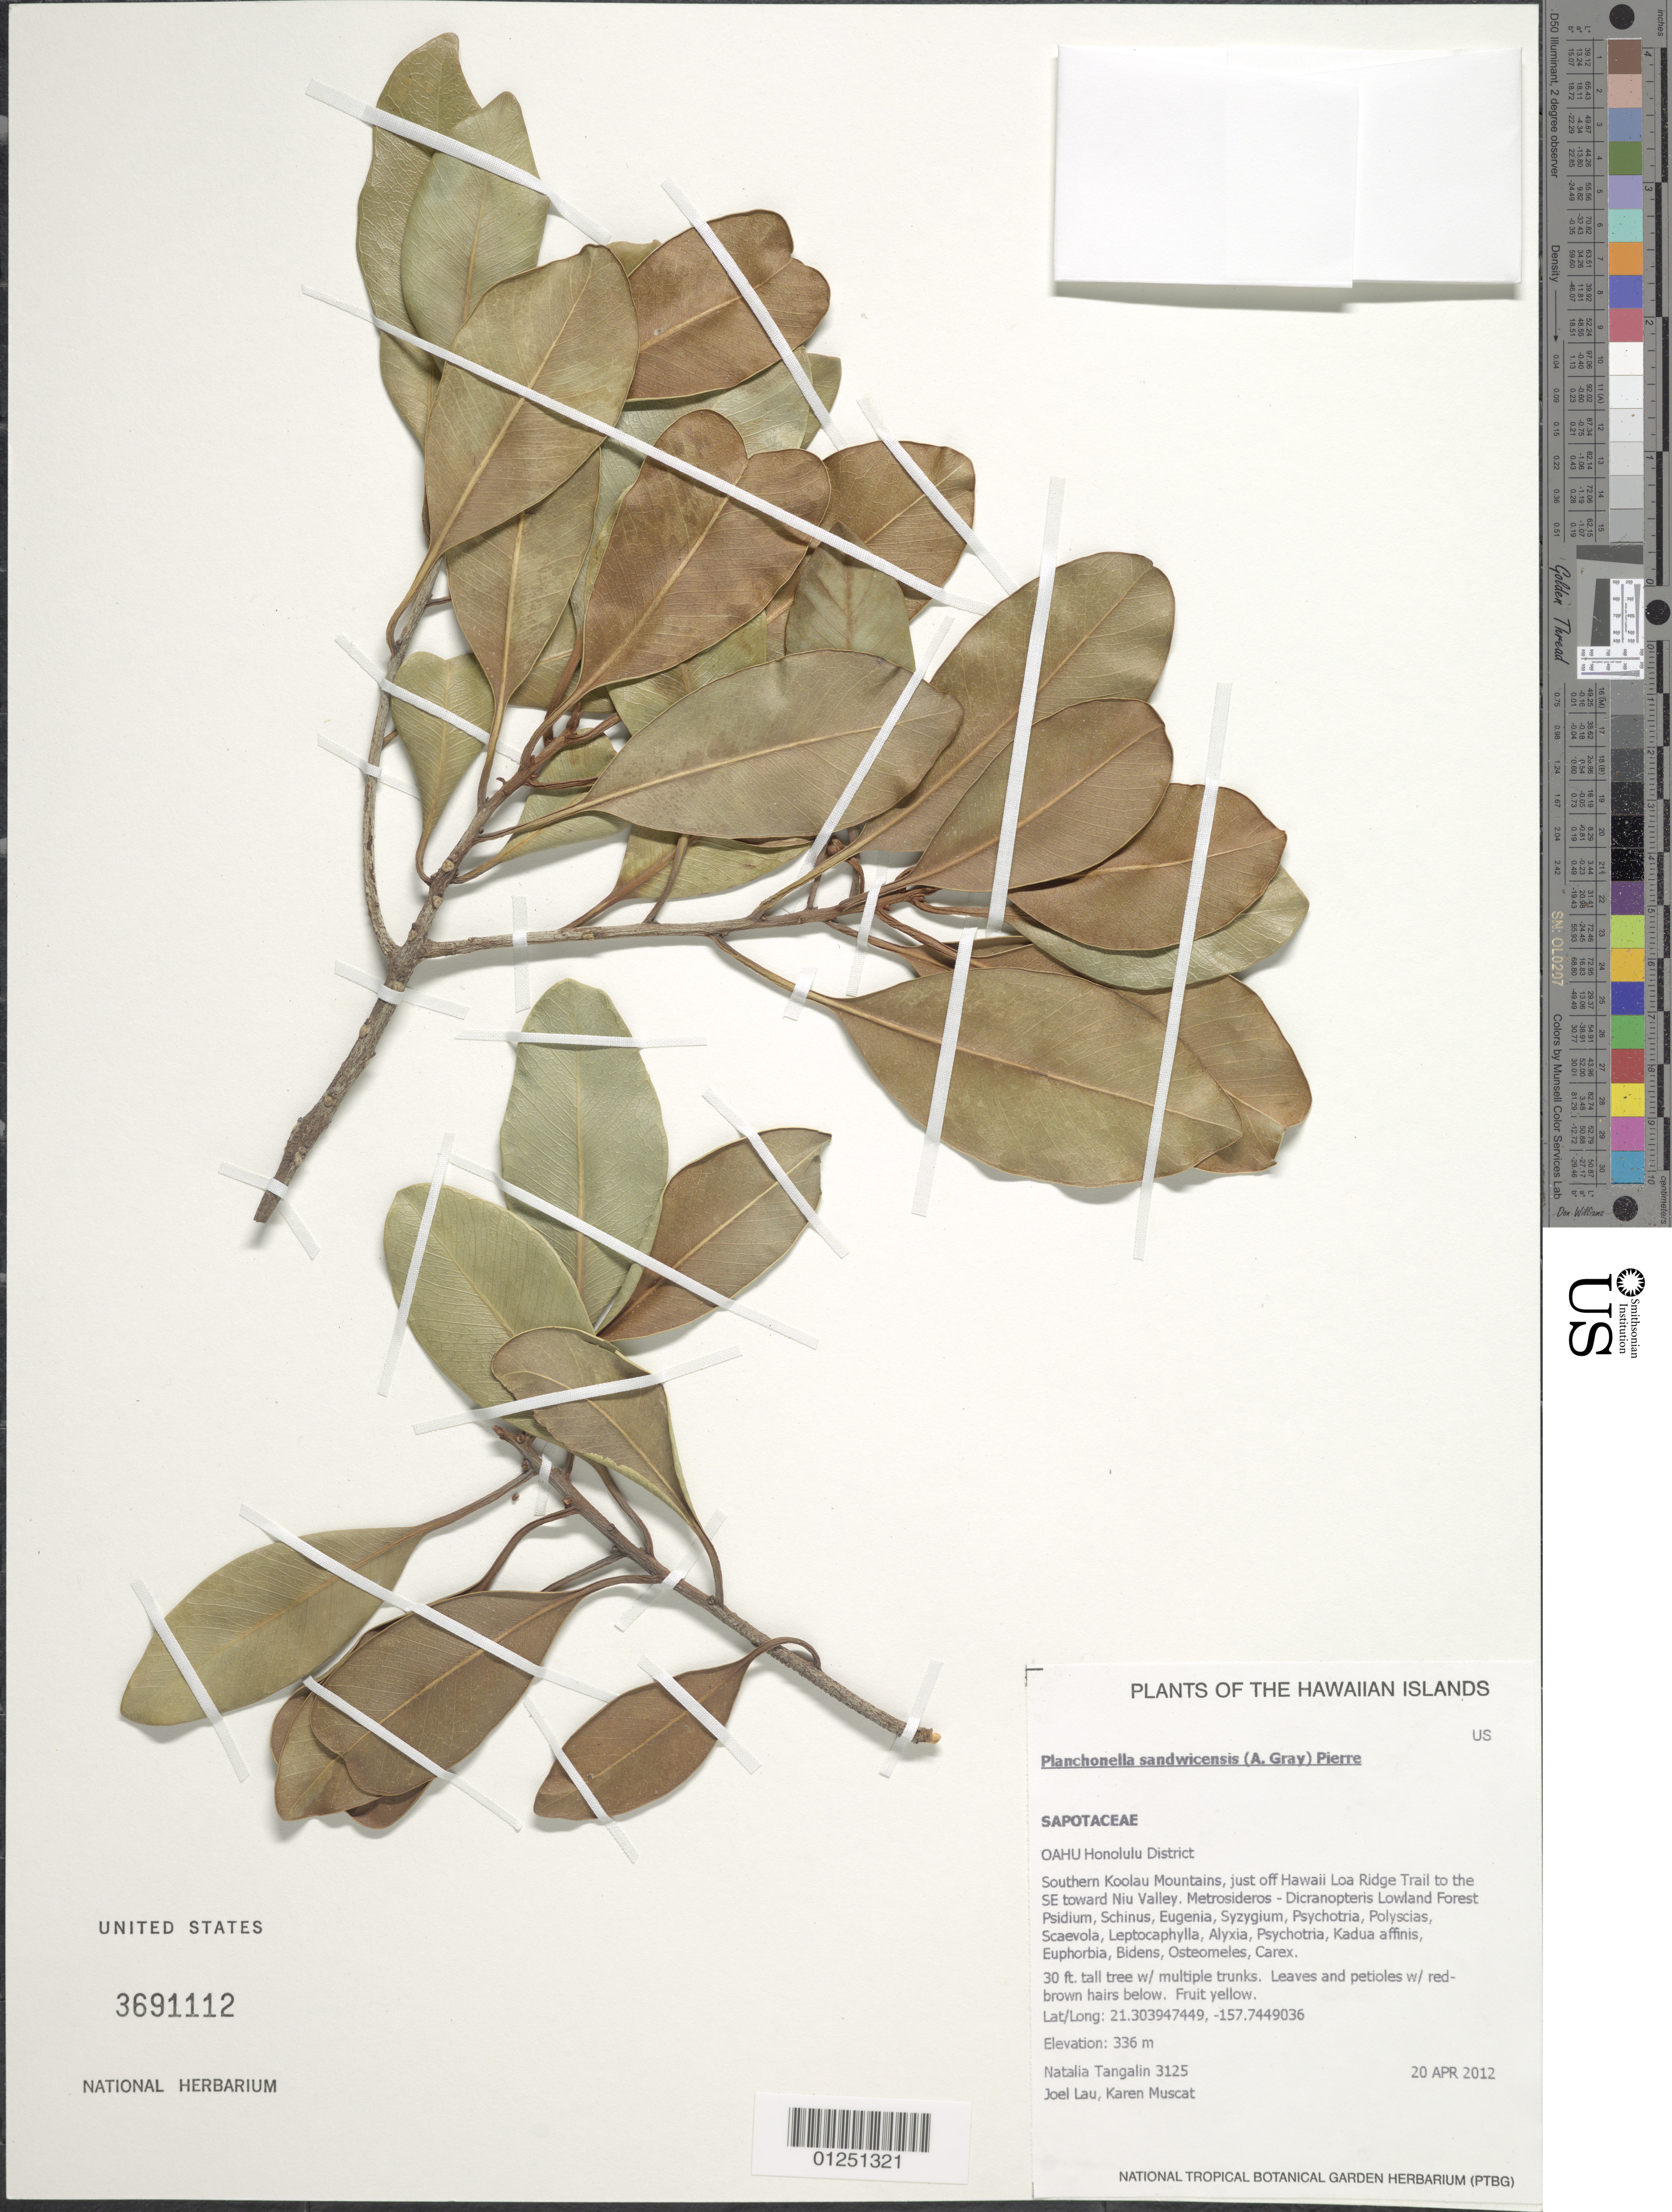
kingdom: Plantae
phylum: Tracheophyta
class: Magnoliopsida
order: Ericales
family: Sapotaceae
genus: Planchonella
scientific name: Planchonella spathulata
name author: (Hillebr.) Pierre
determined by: Havran, J. C.; et al.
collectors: N. Tangalin, J. Lau & K. Muscat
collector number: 3125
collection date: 2012-04-20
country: United States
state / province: Hawaii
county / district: Honolulu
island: Oahu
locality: Southern Koolau Mountains, just off Hawaii Loa Ridge Trail to the SE toward Niu Valley.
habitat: Lowland forest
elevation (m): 336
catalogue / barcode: US 3691112